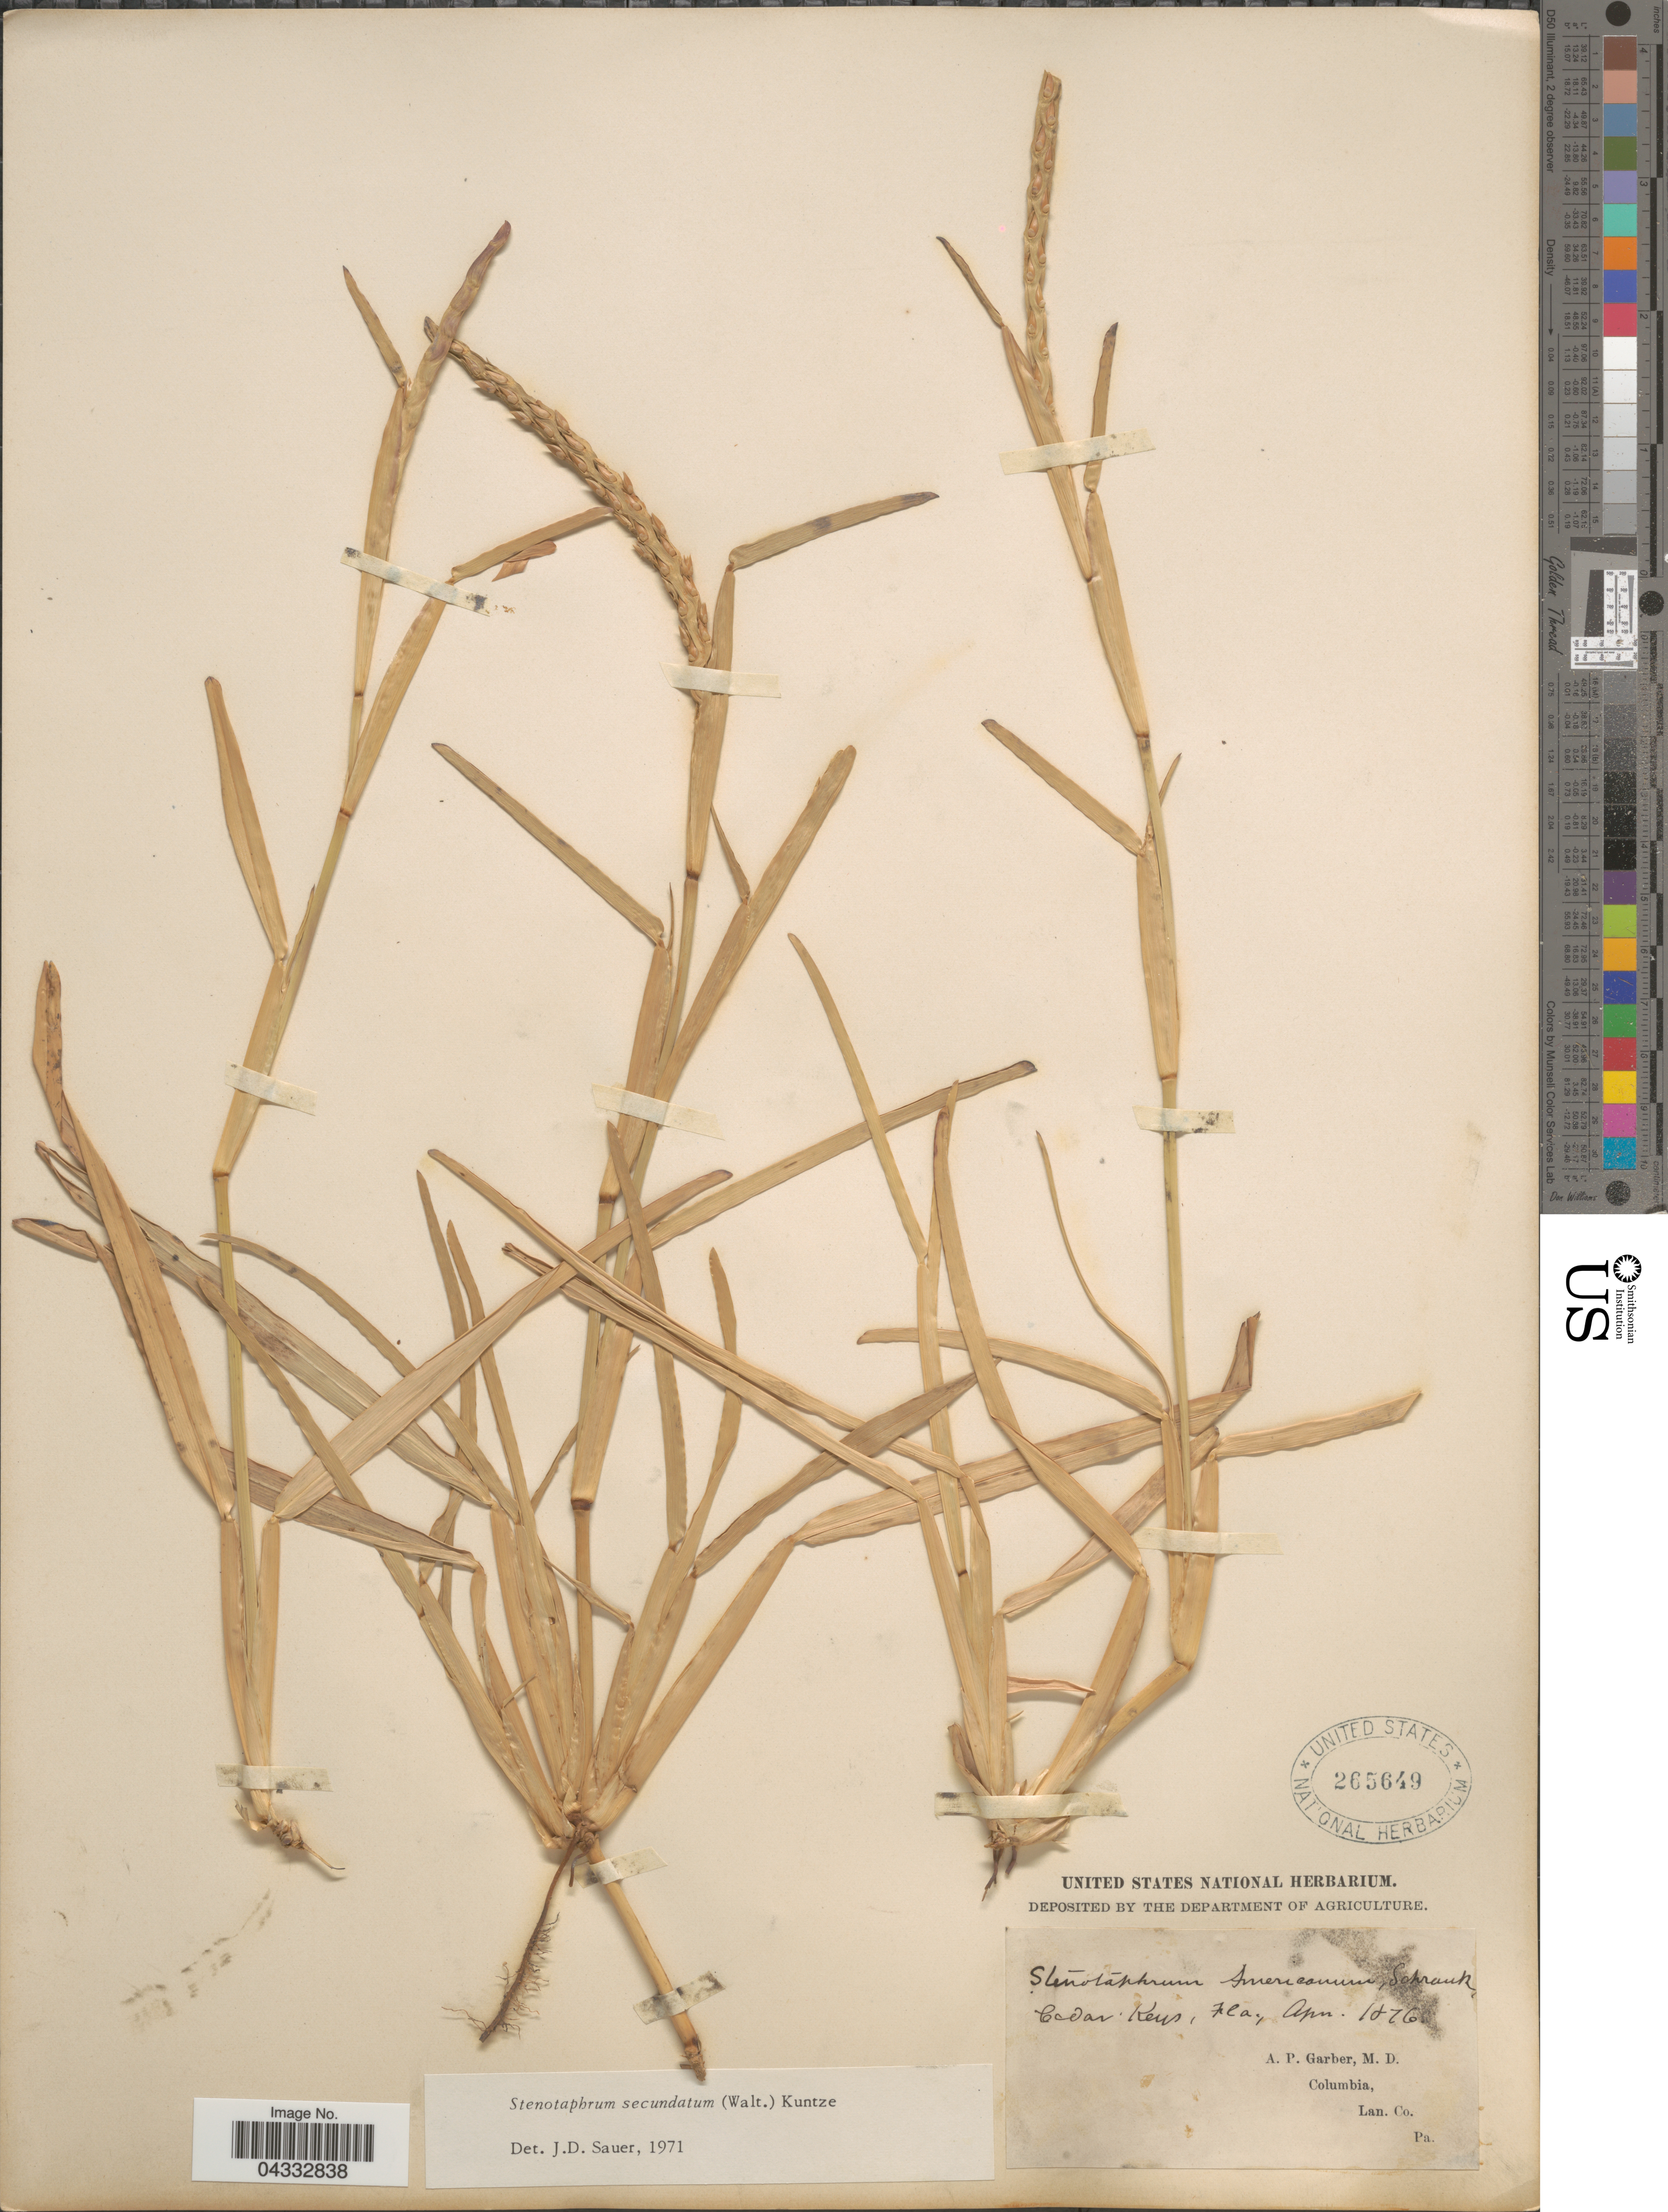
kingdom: Plantae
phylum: Tracheophyta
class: Liliopsida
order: Poales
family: Poaceae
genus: Stenotaphrum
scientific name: Stenotaphrum secundatum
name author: (Walter) Kuntze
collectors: A. P. Garber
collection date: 1876-04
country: United States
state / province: Florida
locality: Cedar Keys.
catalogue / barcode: US 265649